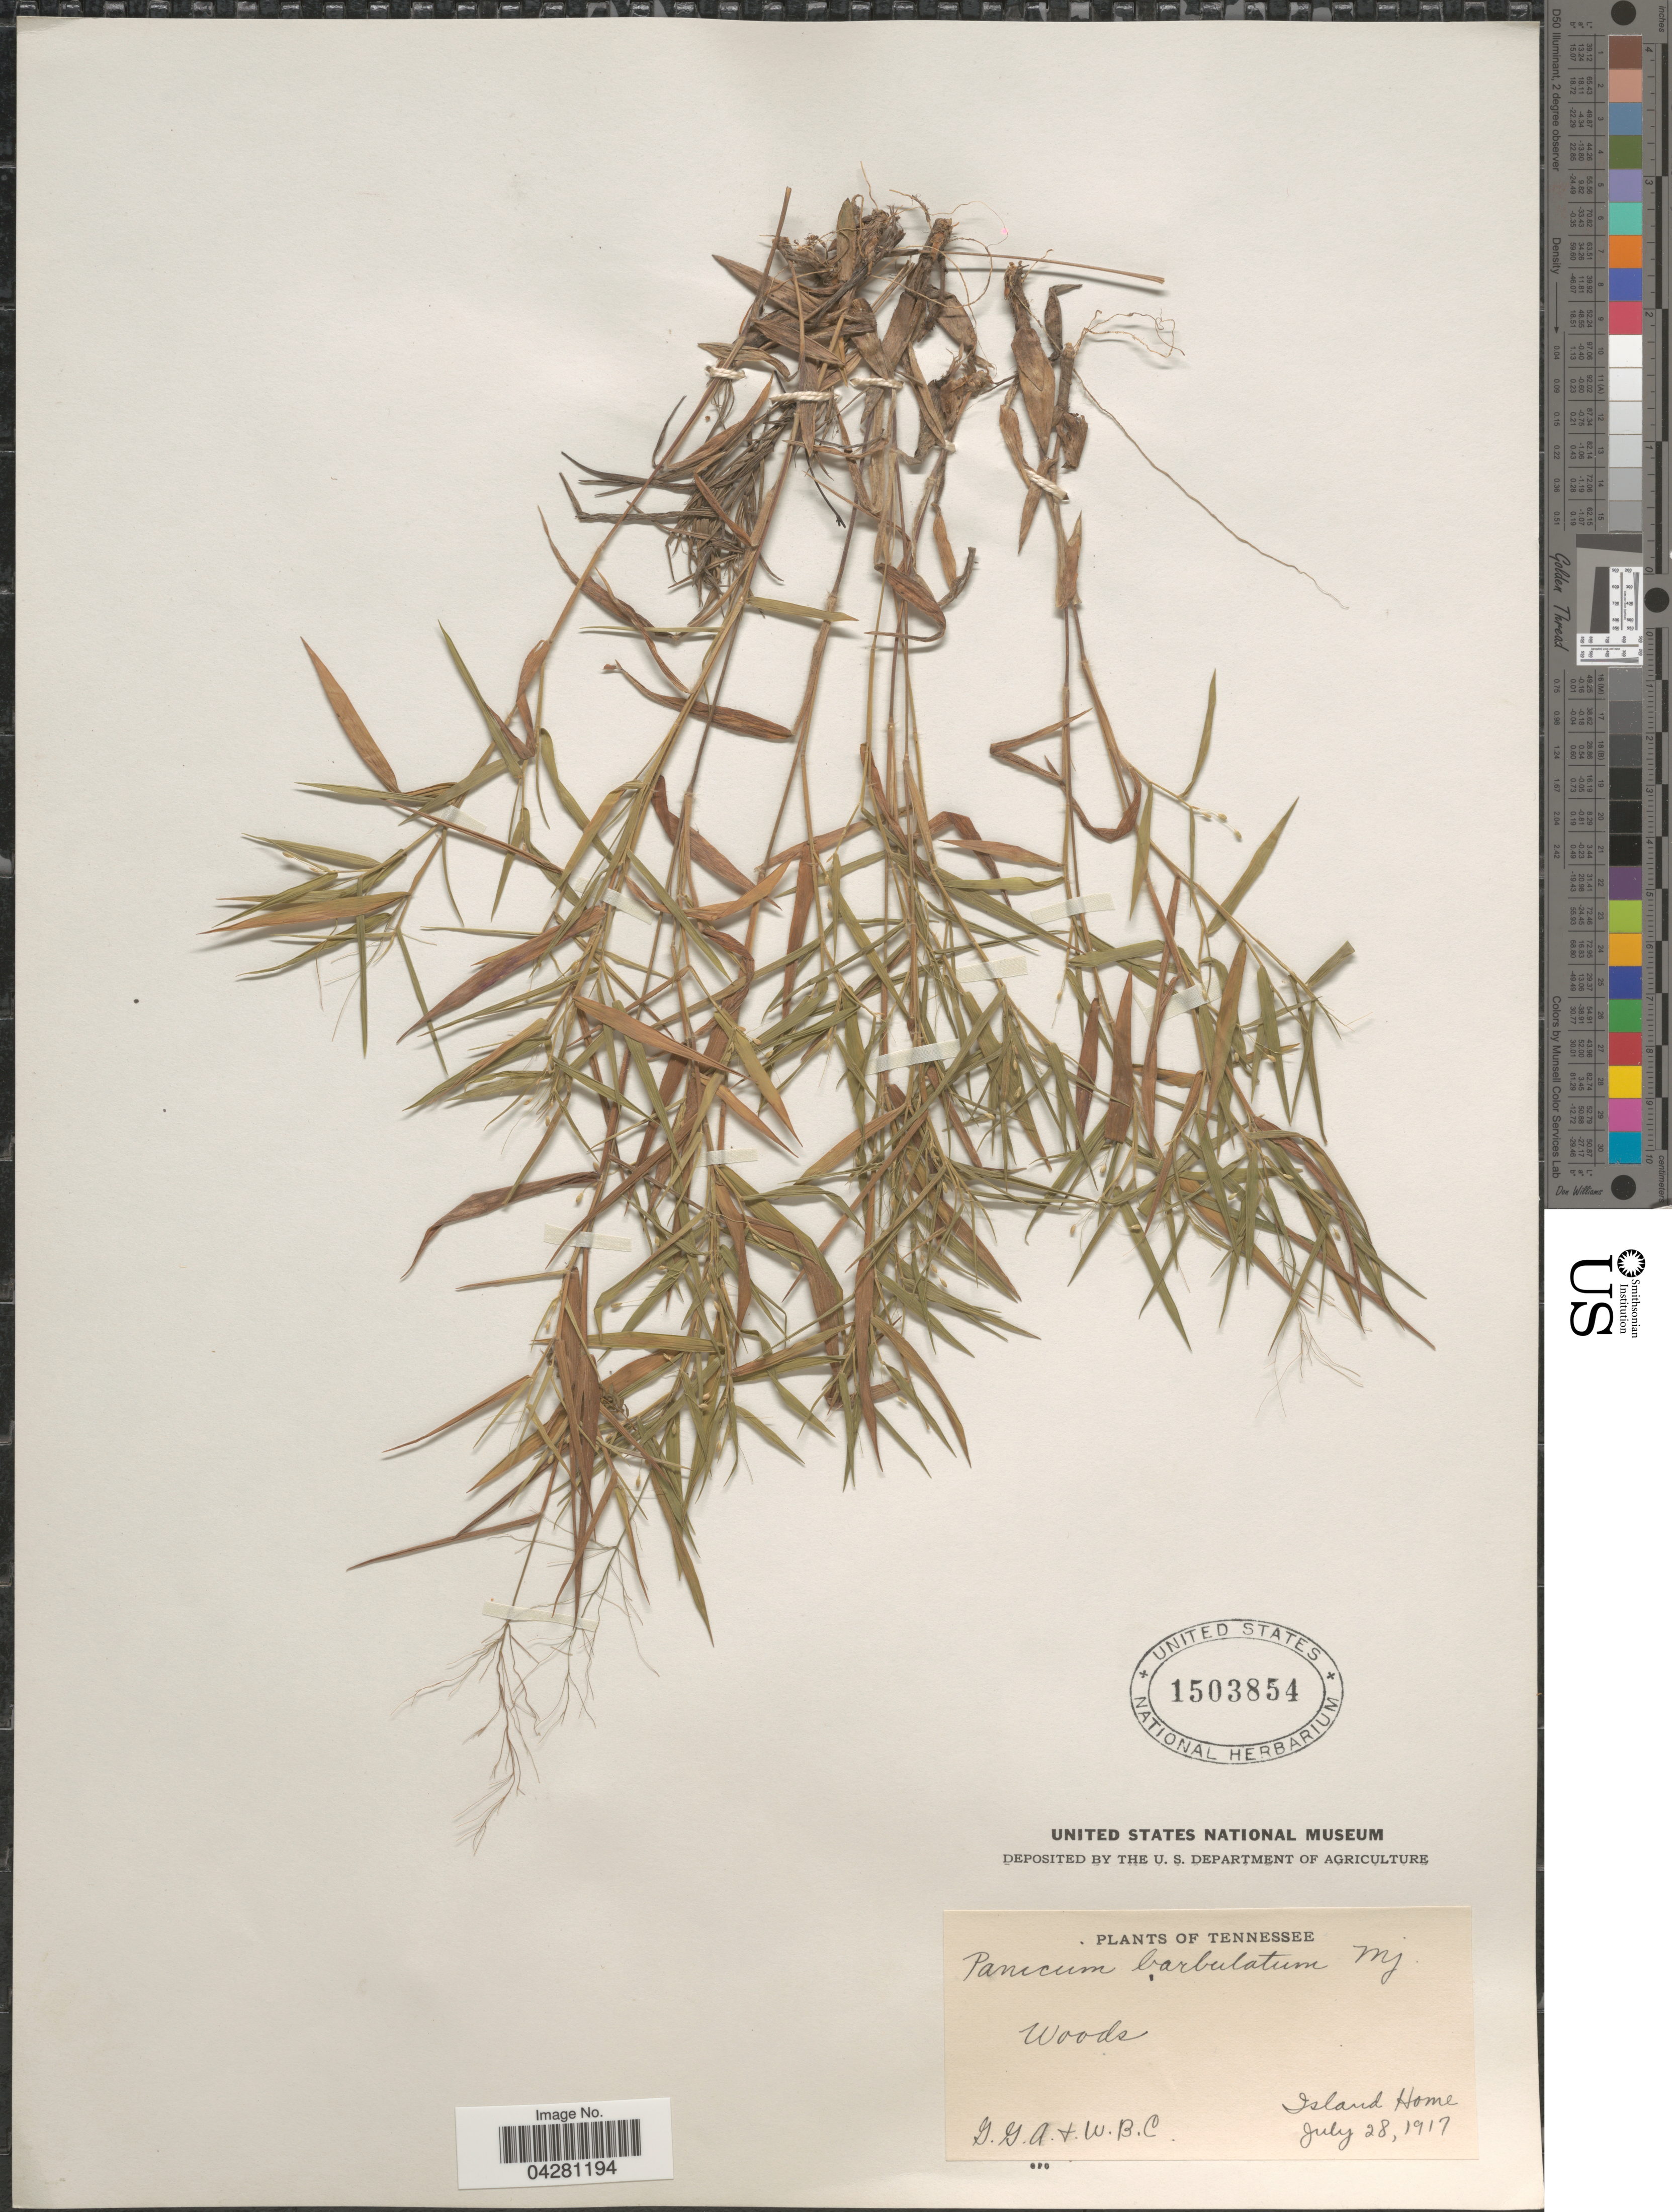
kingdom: Plantae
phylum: Tracheophyta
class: Liliopsida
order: Poales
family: Poaceae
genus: Dichanthelium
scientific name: Dichanthelium dichotomum var. dichotomum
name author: (L.) Gould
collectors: G. G. A. & W. B. C.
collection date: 1917-07-28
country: United States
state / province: Tennessee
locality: Island Home.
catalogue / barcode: US 1503854